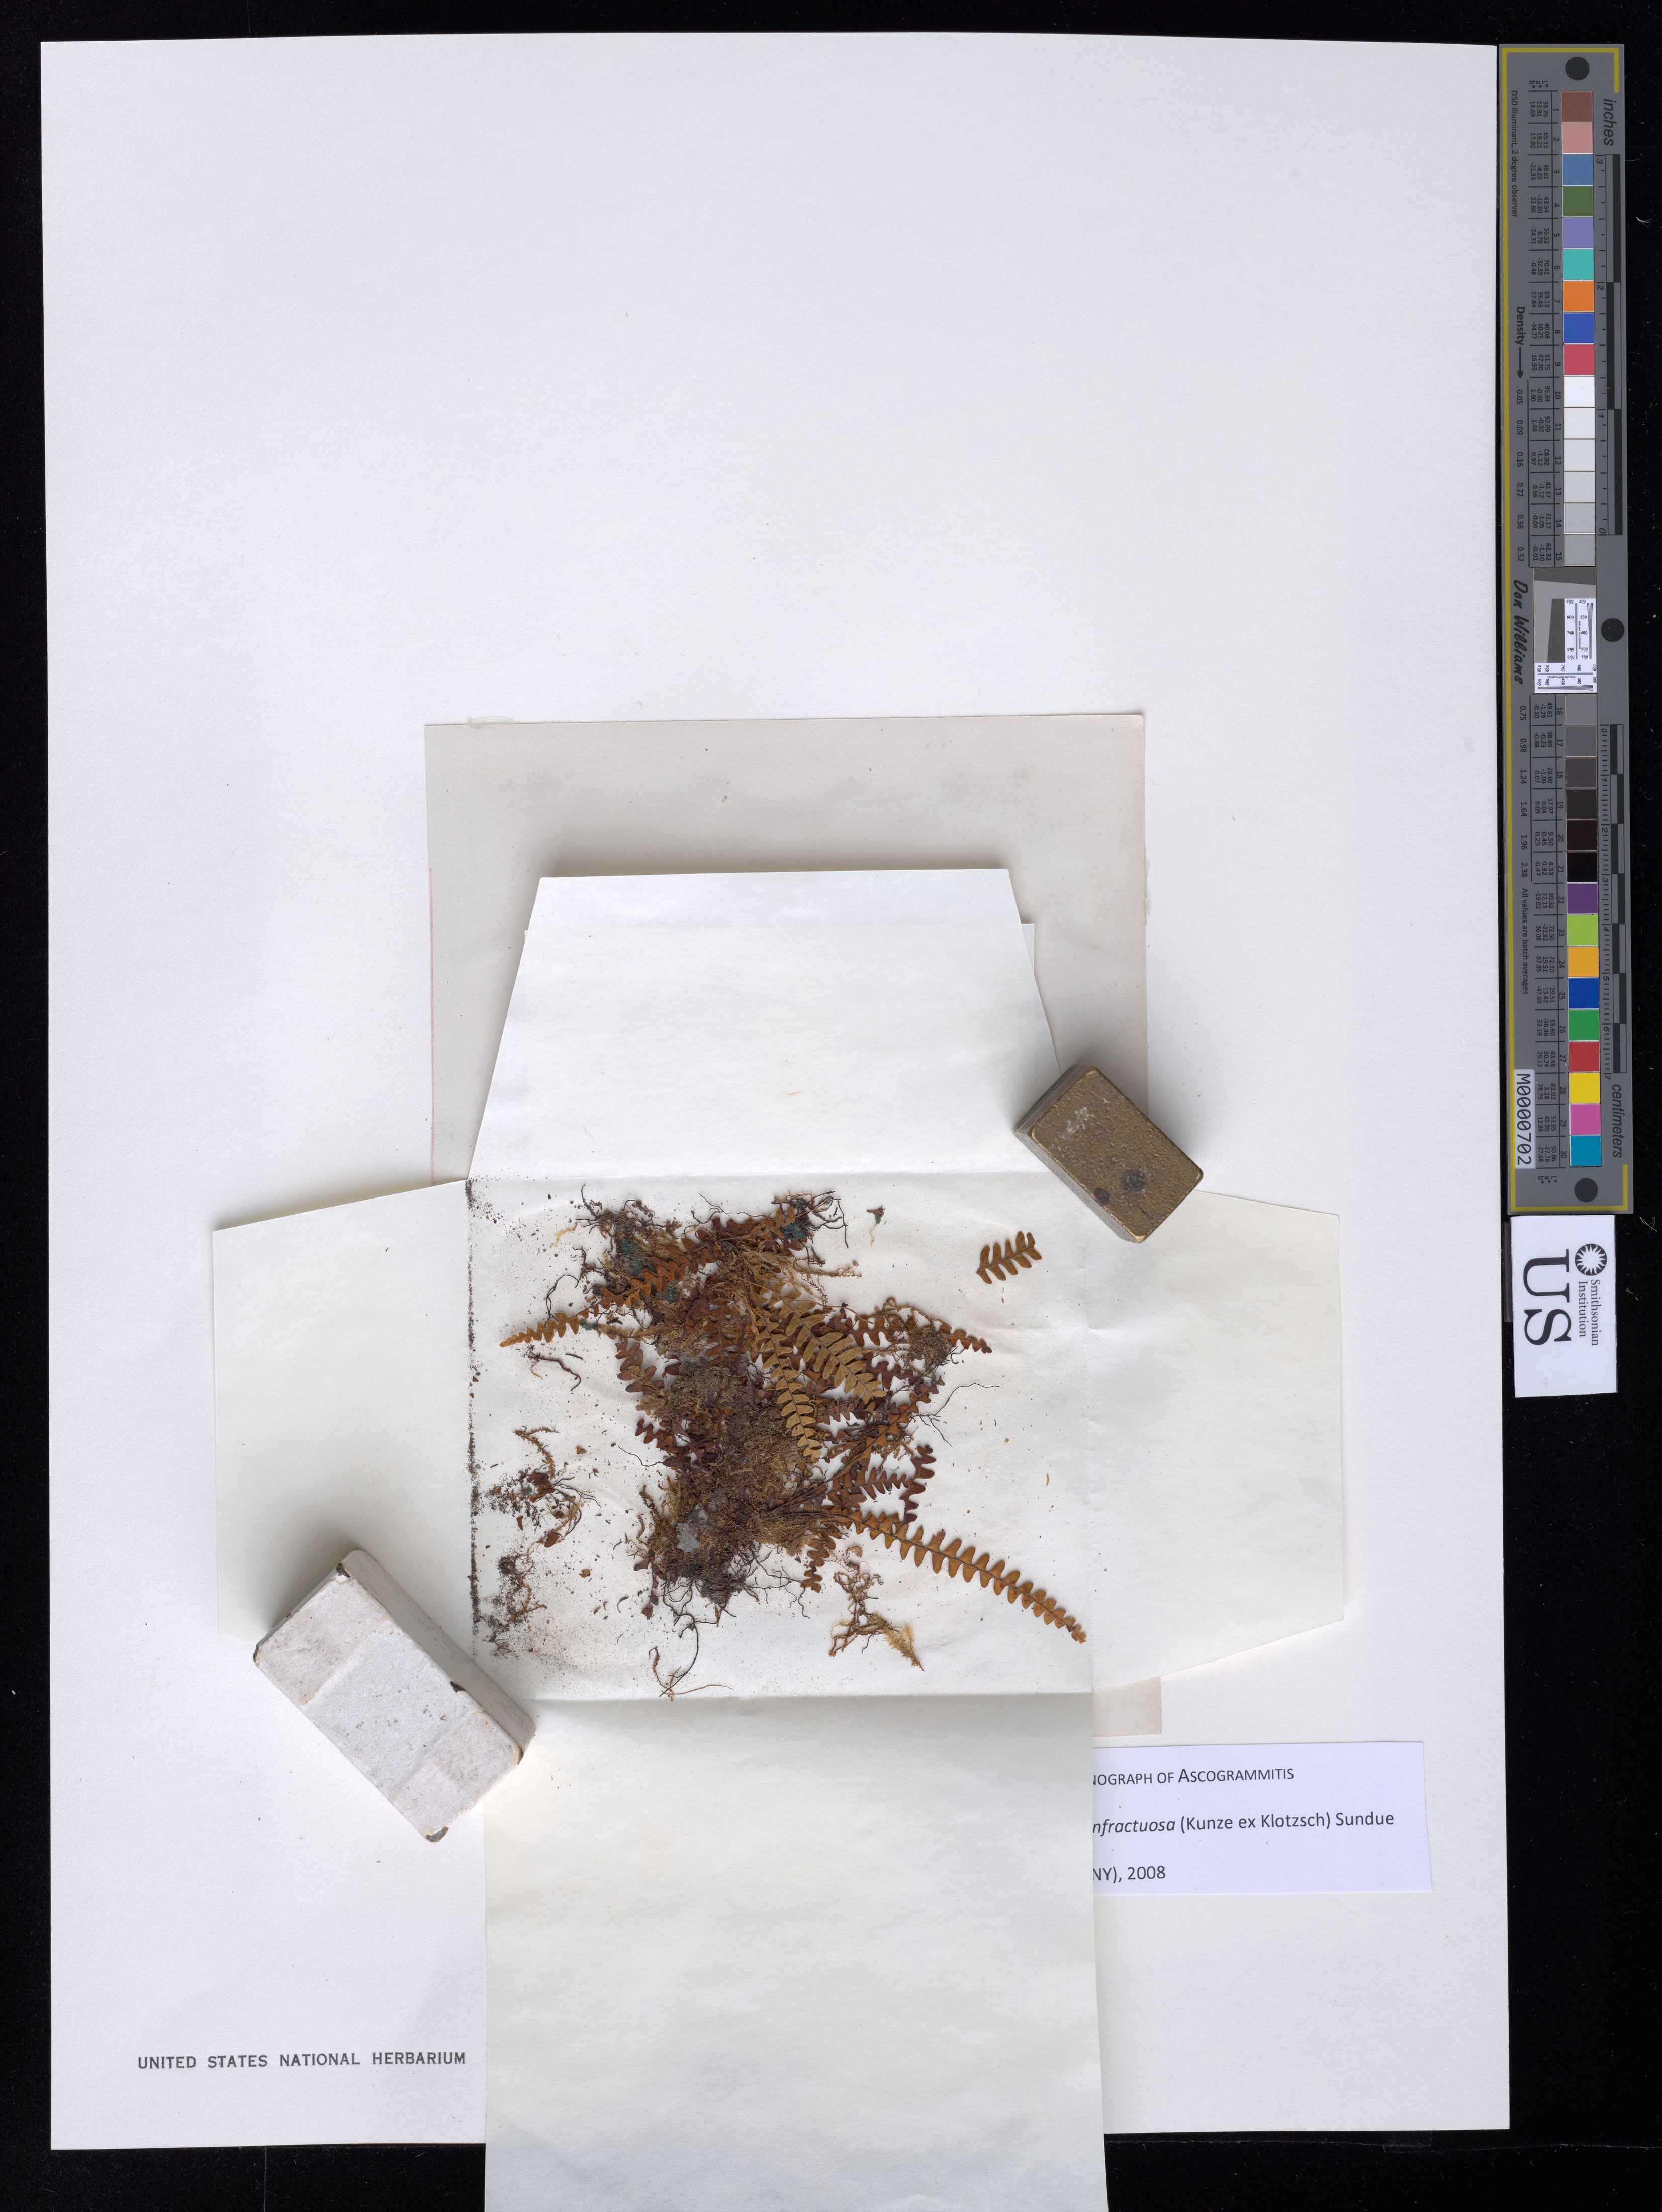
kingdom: Plantae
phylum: Tracheophyta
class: Polypodiopsida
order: Polypodiales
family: Polypodiaceae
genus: Ascogrammitis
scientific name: Ascogrammitis anfractuosa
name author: (Kunze ex Klotzsch) Sundue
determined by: Sundue, Michael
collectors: P. C. Standley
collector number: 38667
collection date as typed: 20-22 Mar 1924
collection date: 1924-03-20/1924-03-22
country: Costa Rica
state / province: San José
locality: Las Nubes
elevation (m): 1500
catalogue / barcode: US 1225470